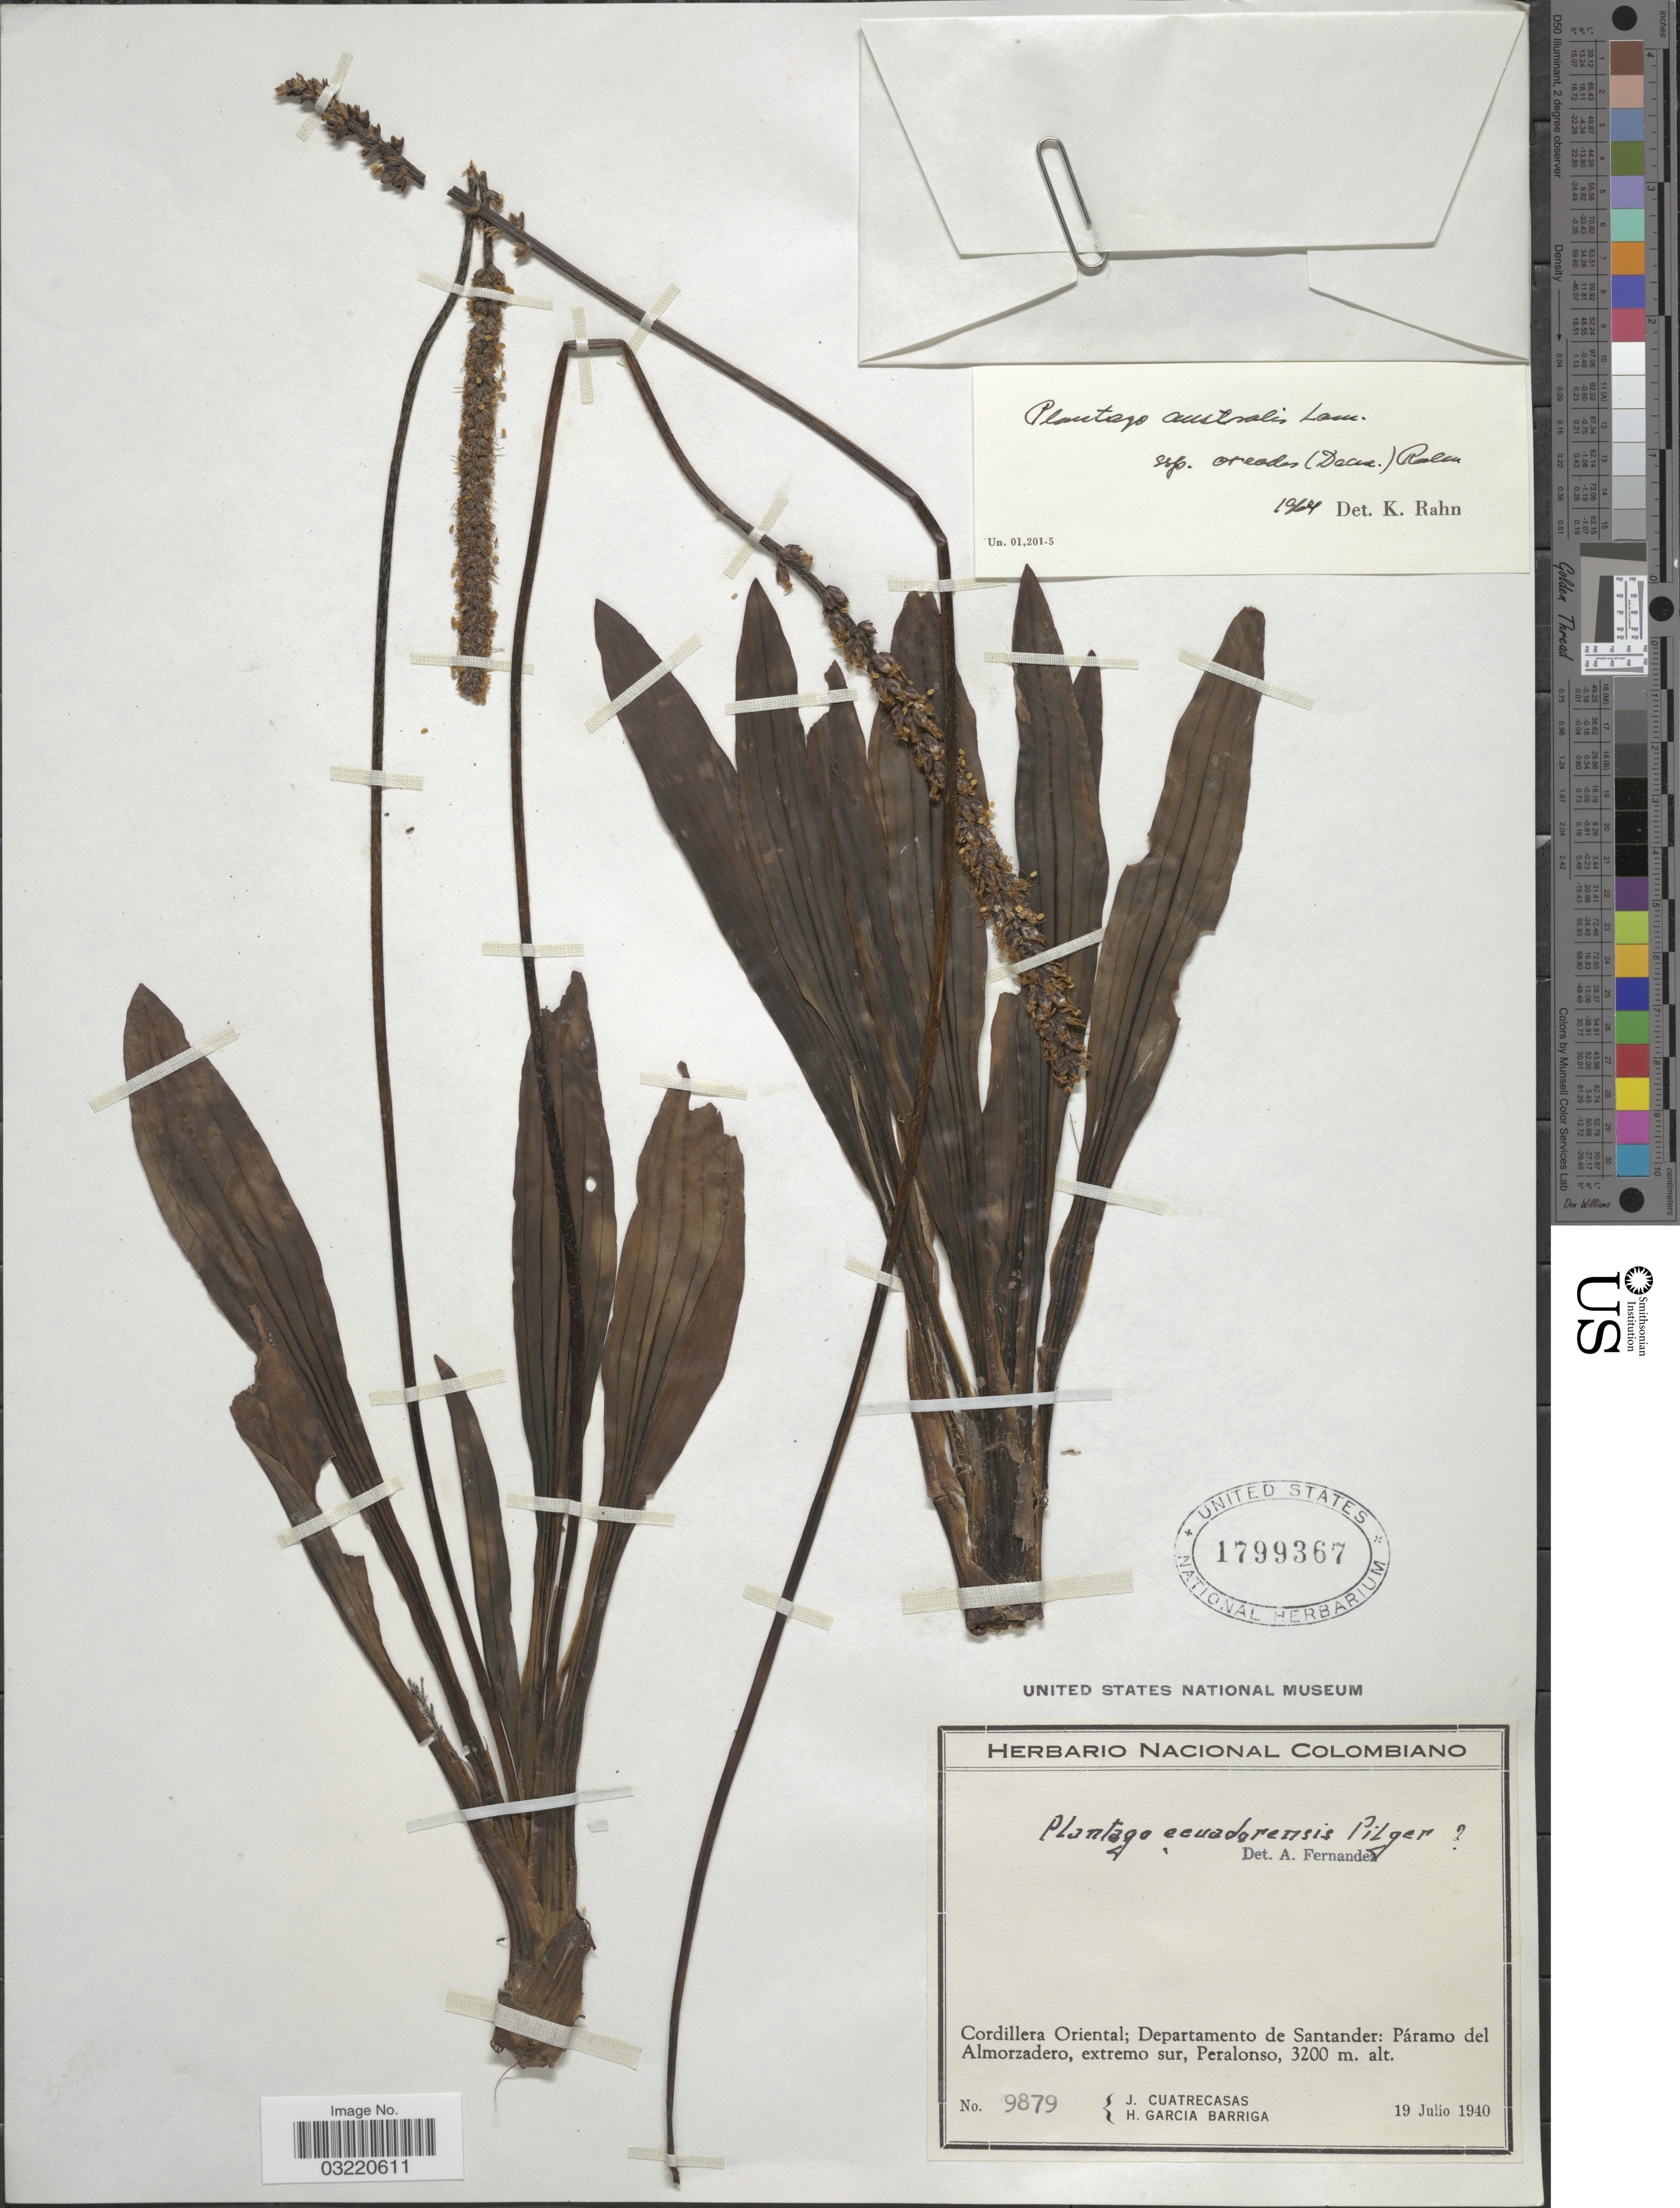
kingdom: Plantae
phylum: Tracheophyta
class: Magnoliopsida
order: Lamiales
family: Plantaginaceae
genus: Plantago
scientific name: Plantago australis subsp. oreades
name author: (Decne.) Rahn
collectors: J. Cuatrecasas & H. García Barriga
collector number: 9879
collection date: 1940-07-19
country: Colombia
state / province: Santander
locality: Cordillera Oriental; Departamento de Santander; Páramo del Almorzadero, extremo sur, Peralonso.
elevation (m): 3200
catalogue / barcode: US 1799367